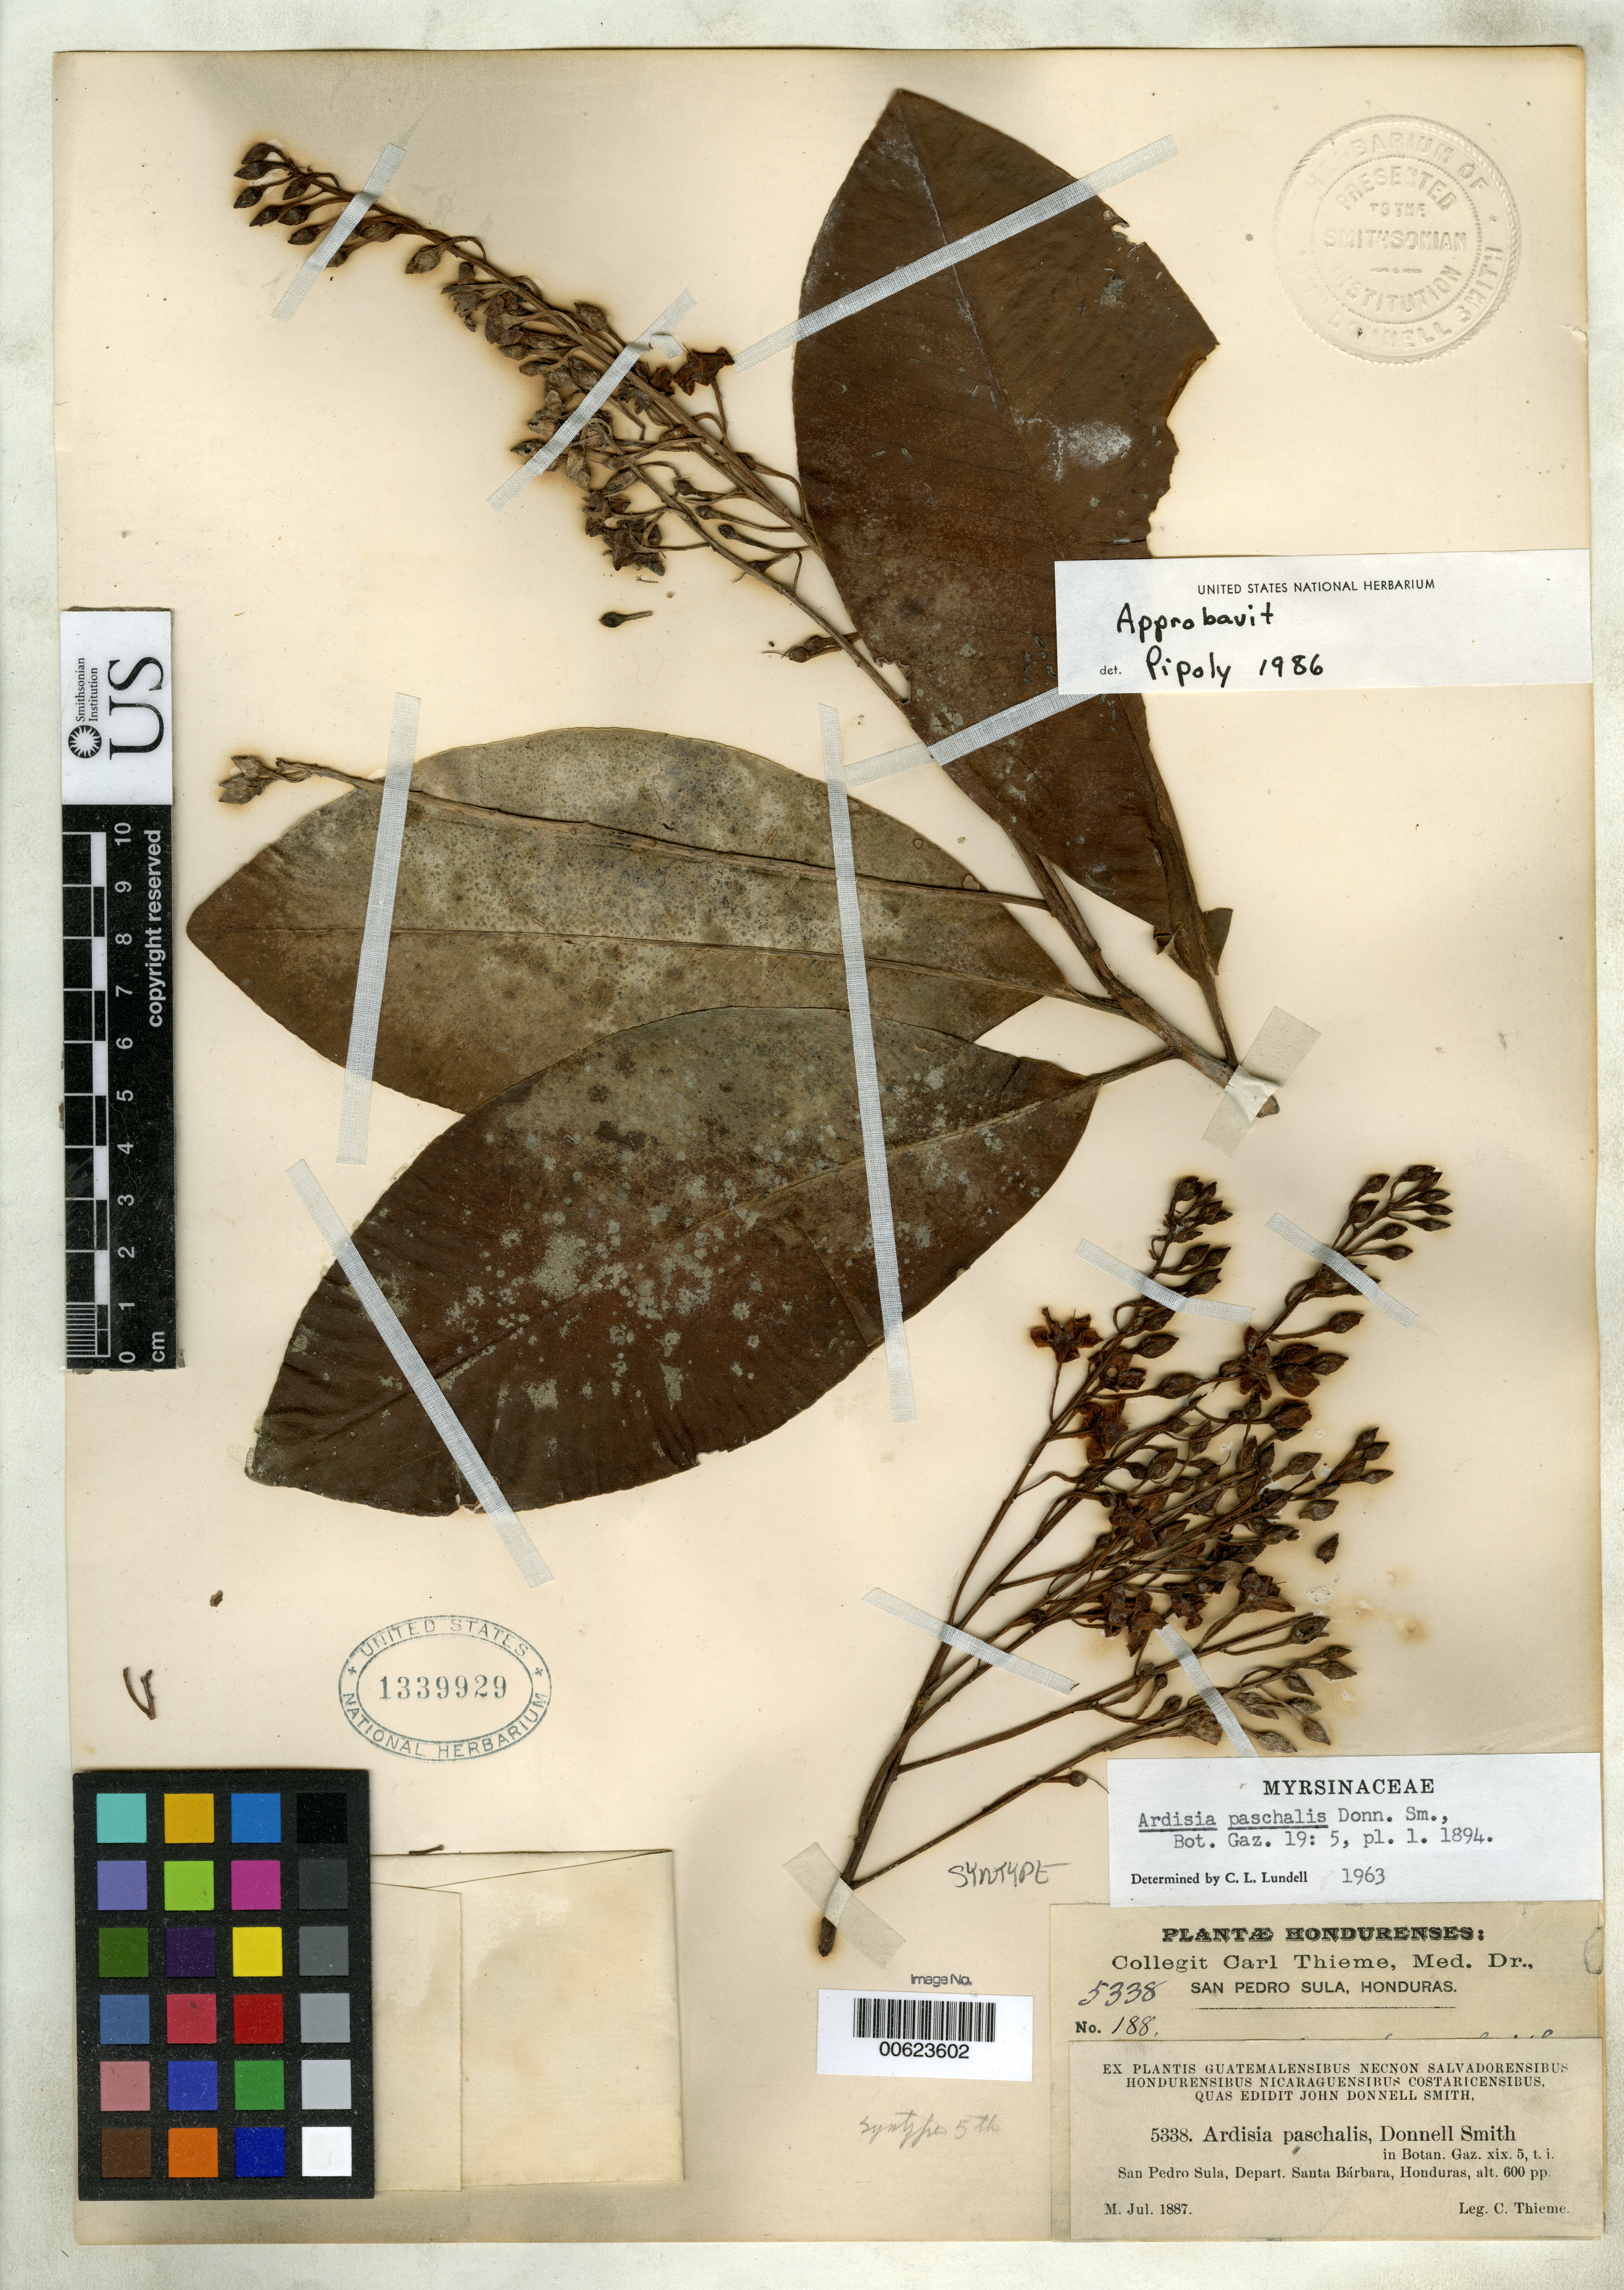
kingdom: Plantae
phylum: Tracheophyta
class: Magnoliopsida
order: Ericales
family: Primulaceae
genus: Ardisia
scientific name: Ardisia paschalis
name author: Donn. Sm.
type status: Syntype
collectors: C. Thieme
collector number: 5338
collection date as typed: Jul 1887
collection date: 1887-07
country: Honduras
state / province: Santa Bárbara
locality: San Pedro Sula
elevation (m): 183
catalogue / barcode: US 1339929